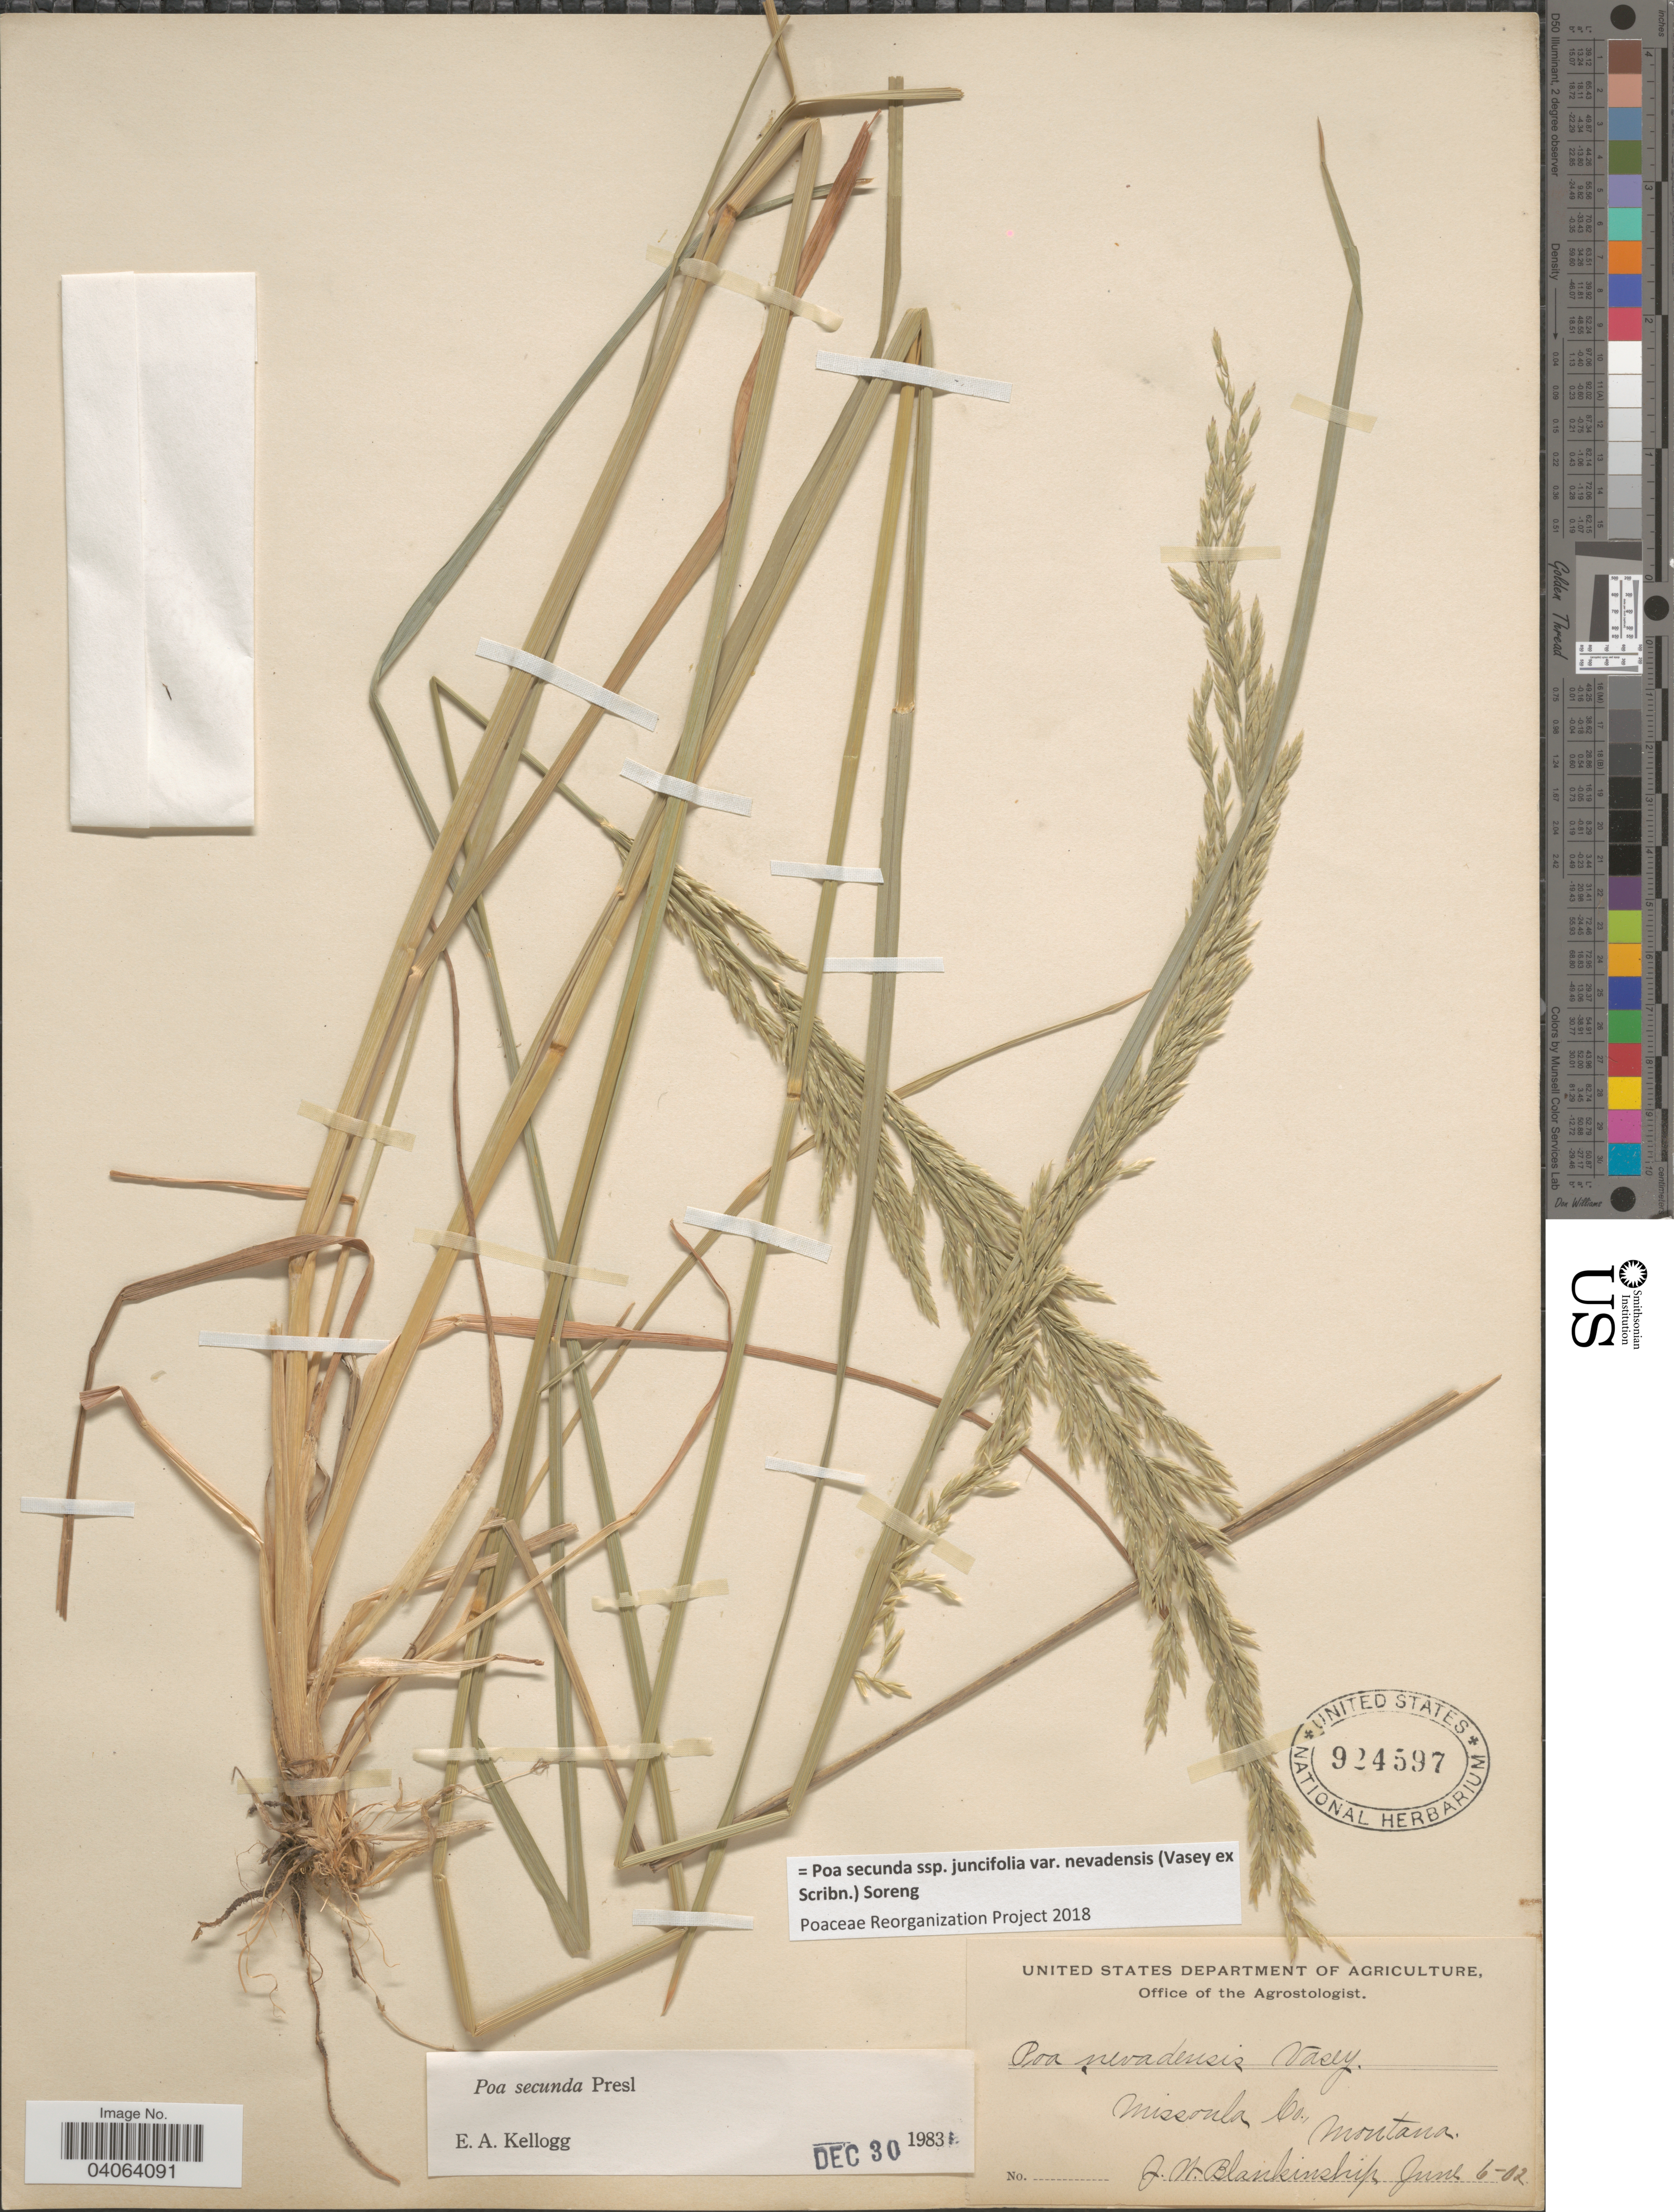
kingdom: Plantae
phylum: Tracheophyta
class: Liliopsida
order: Poales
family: Poaceae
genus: Poa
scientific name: Poa secunda subsp. juncifolia var. nevadensis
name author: (Vasey ex Scribn.) Soreng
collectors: J. W. Blankinship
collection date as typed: Transcribed d/m/y: 6/6/2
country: United States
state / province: Montana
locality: Missoula Co.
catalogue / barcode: US 924597